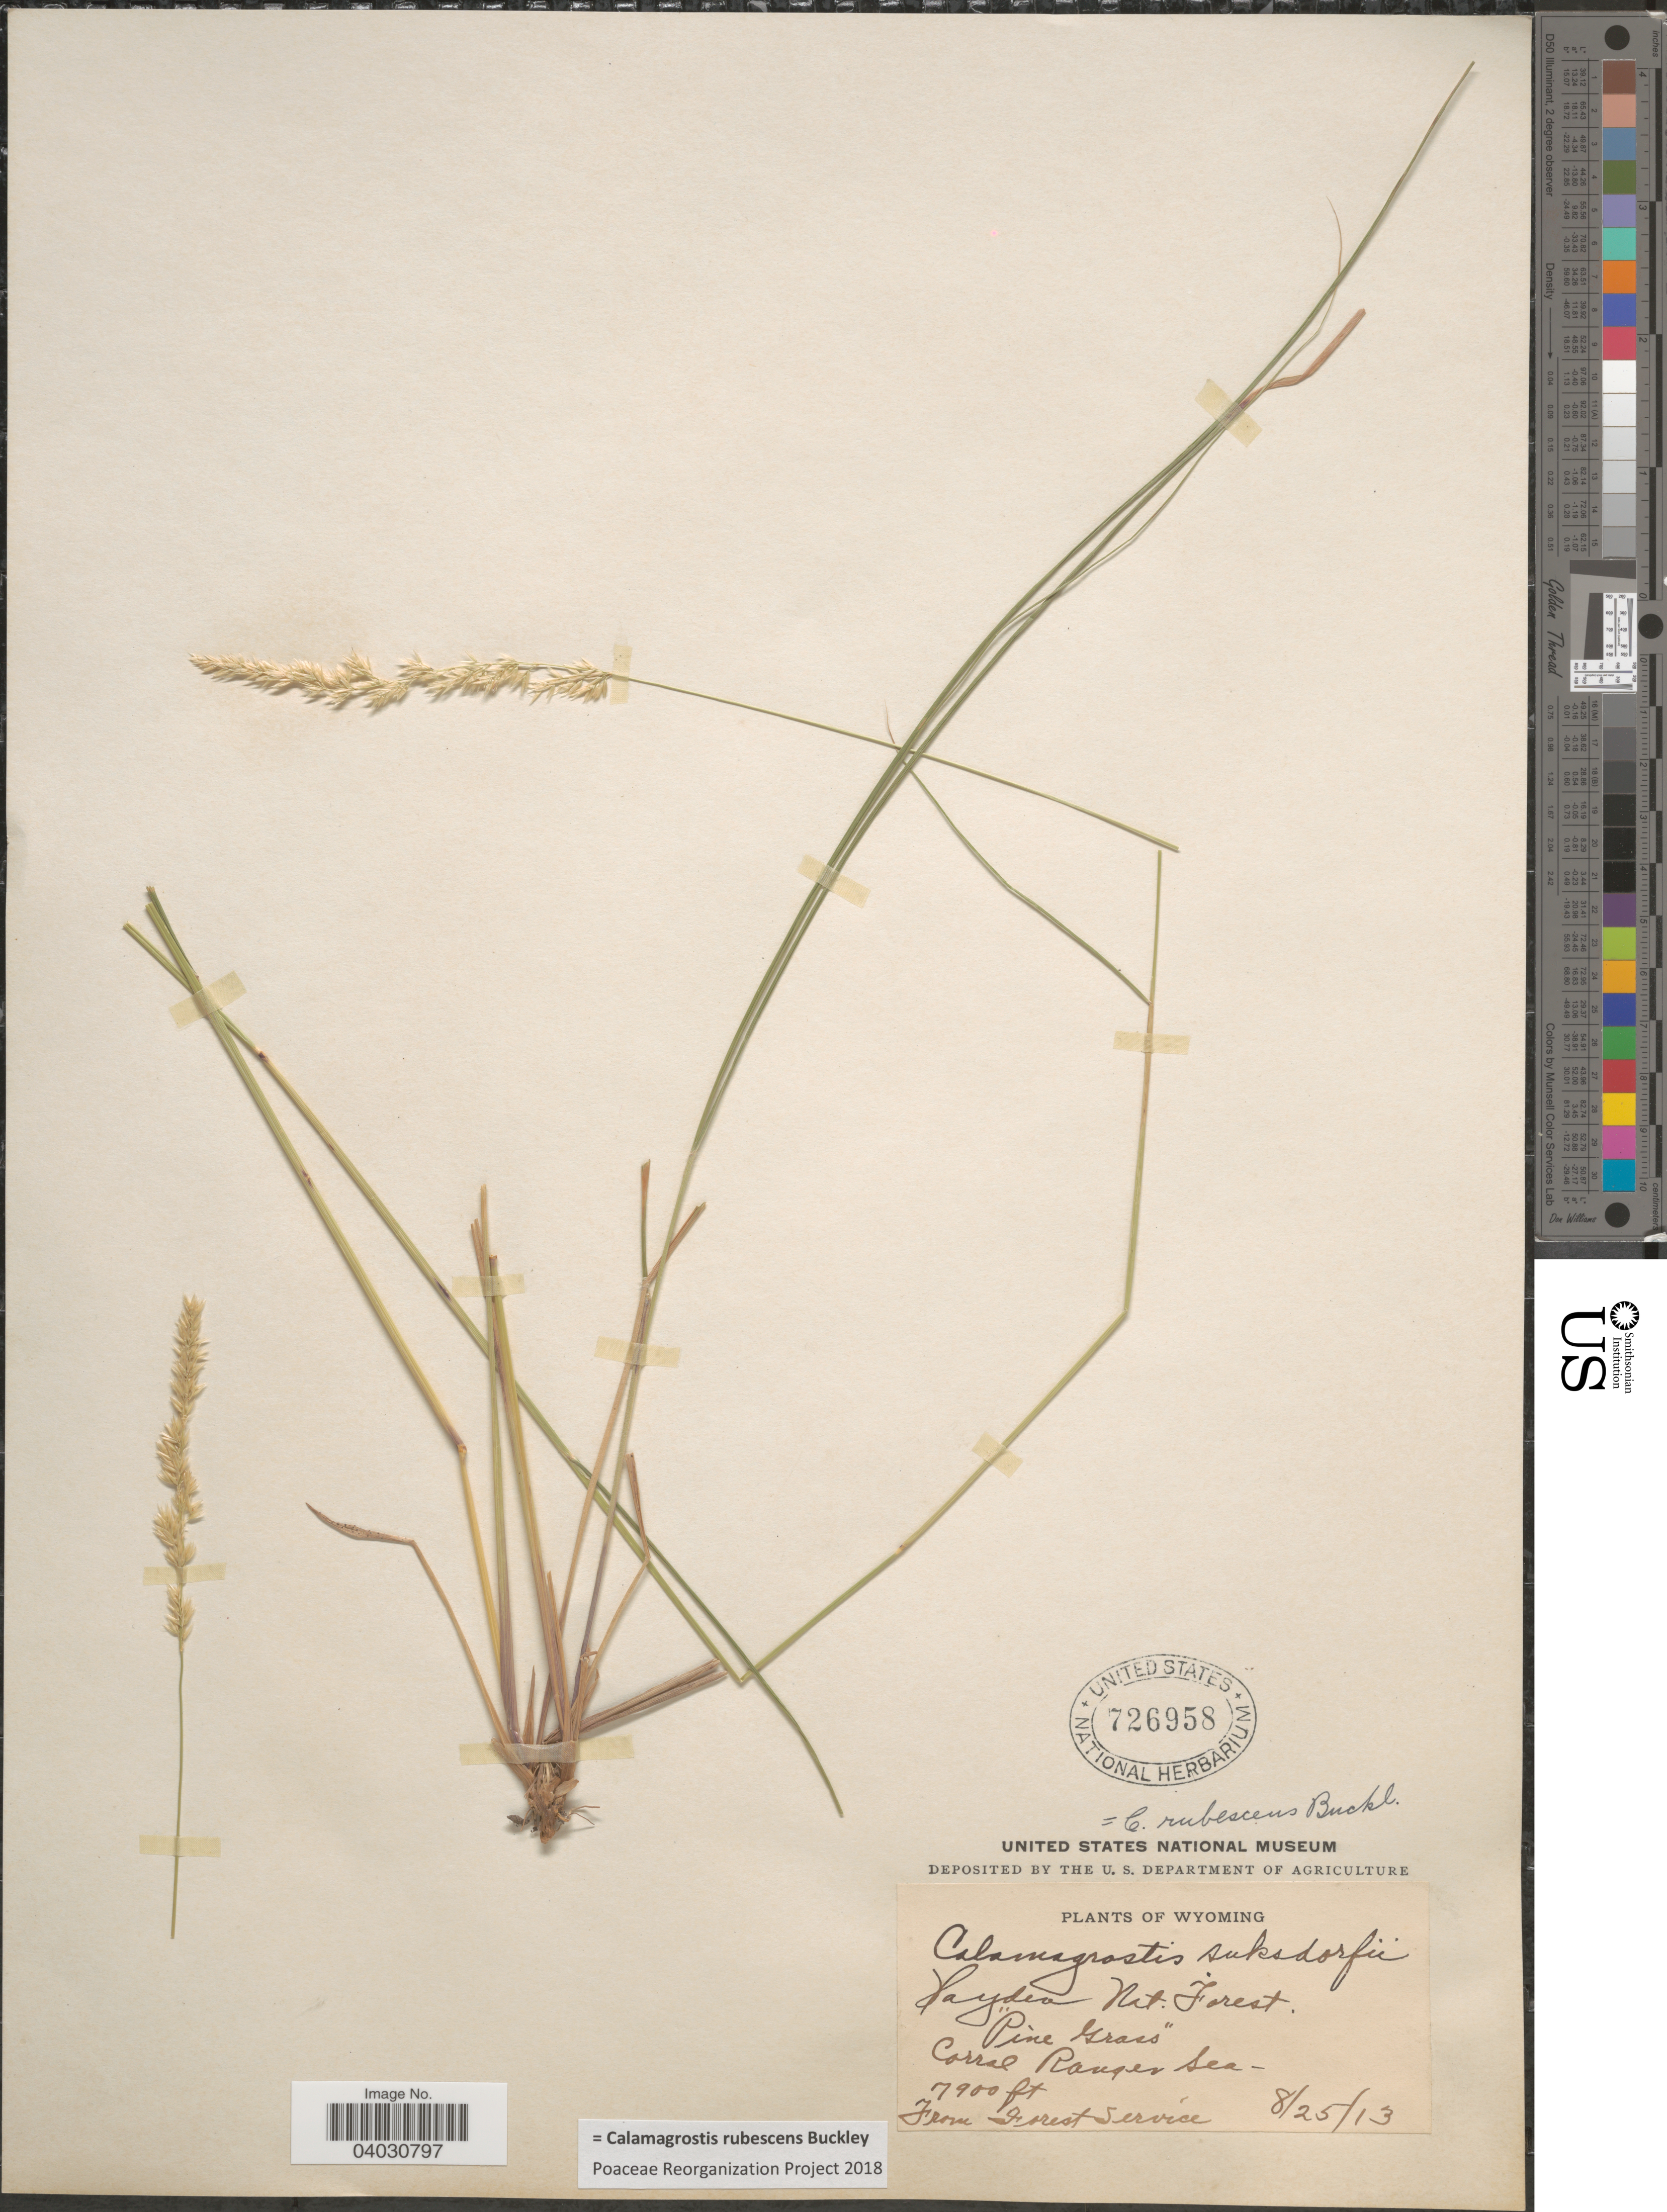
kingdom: Plantae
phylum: Tracheophyta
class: Liliopsida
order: Poales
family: Poaceae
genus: Calamagrostis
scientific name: Calamagrostis rubescens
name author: Buckley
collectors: Forest Service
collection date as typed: Transcribed d/m/y: 25/8/13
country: United States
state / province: Wyoming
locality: Corral Ranger Sea.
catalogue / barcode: US 726958